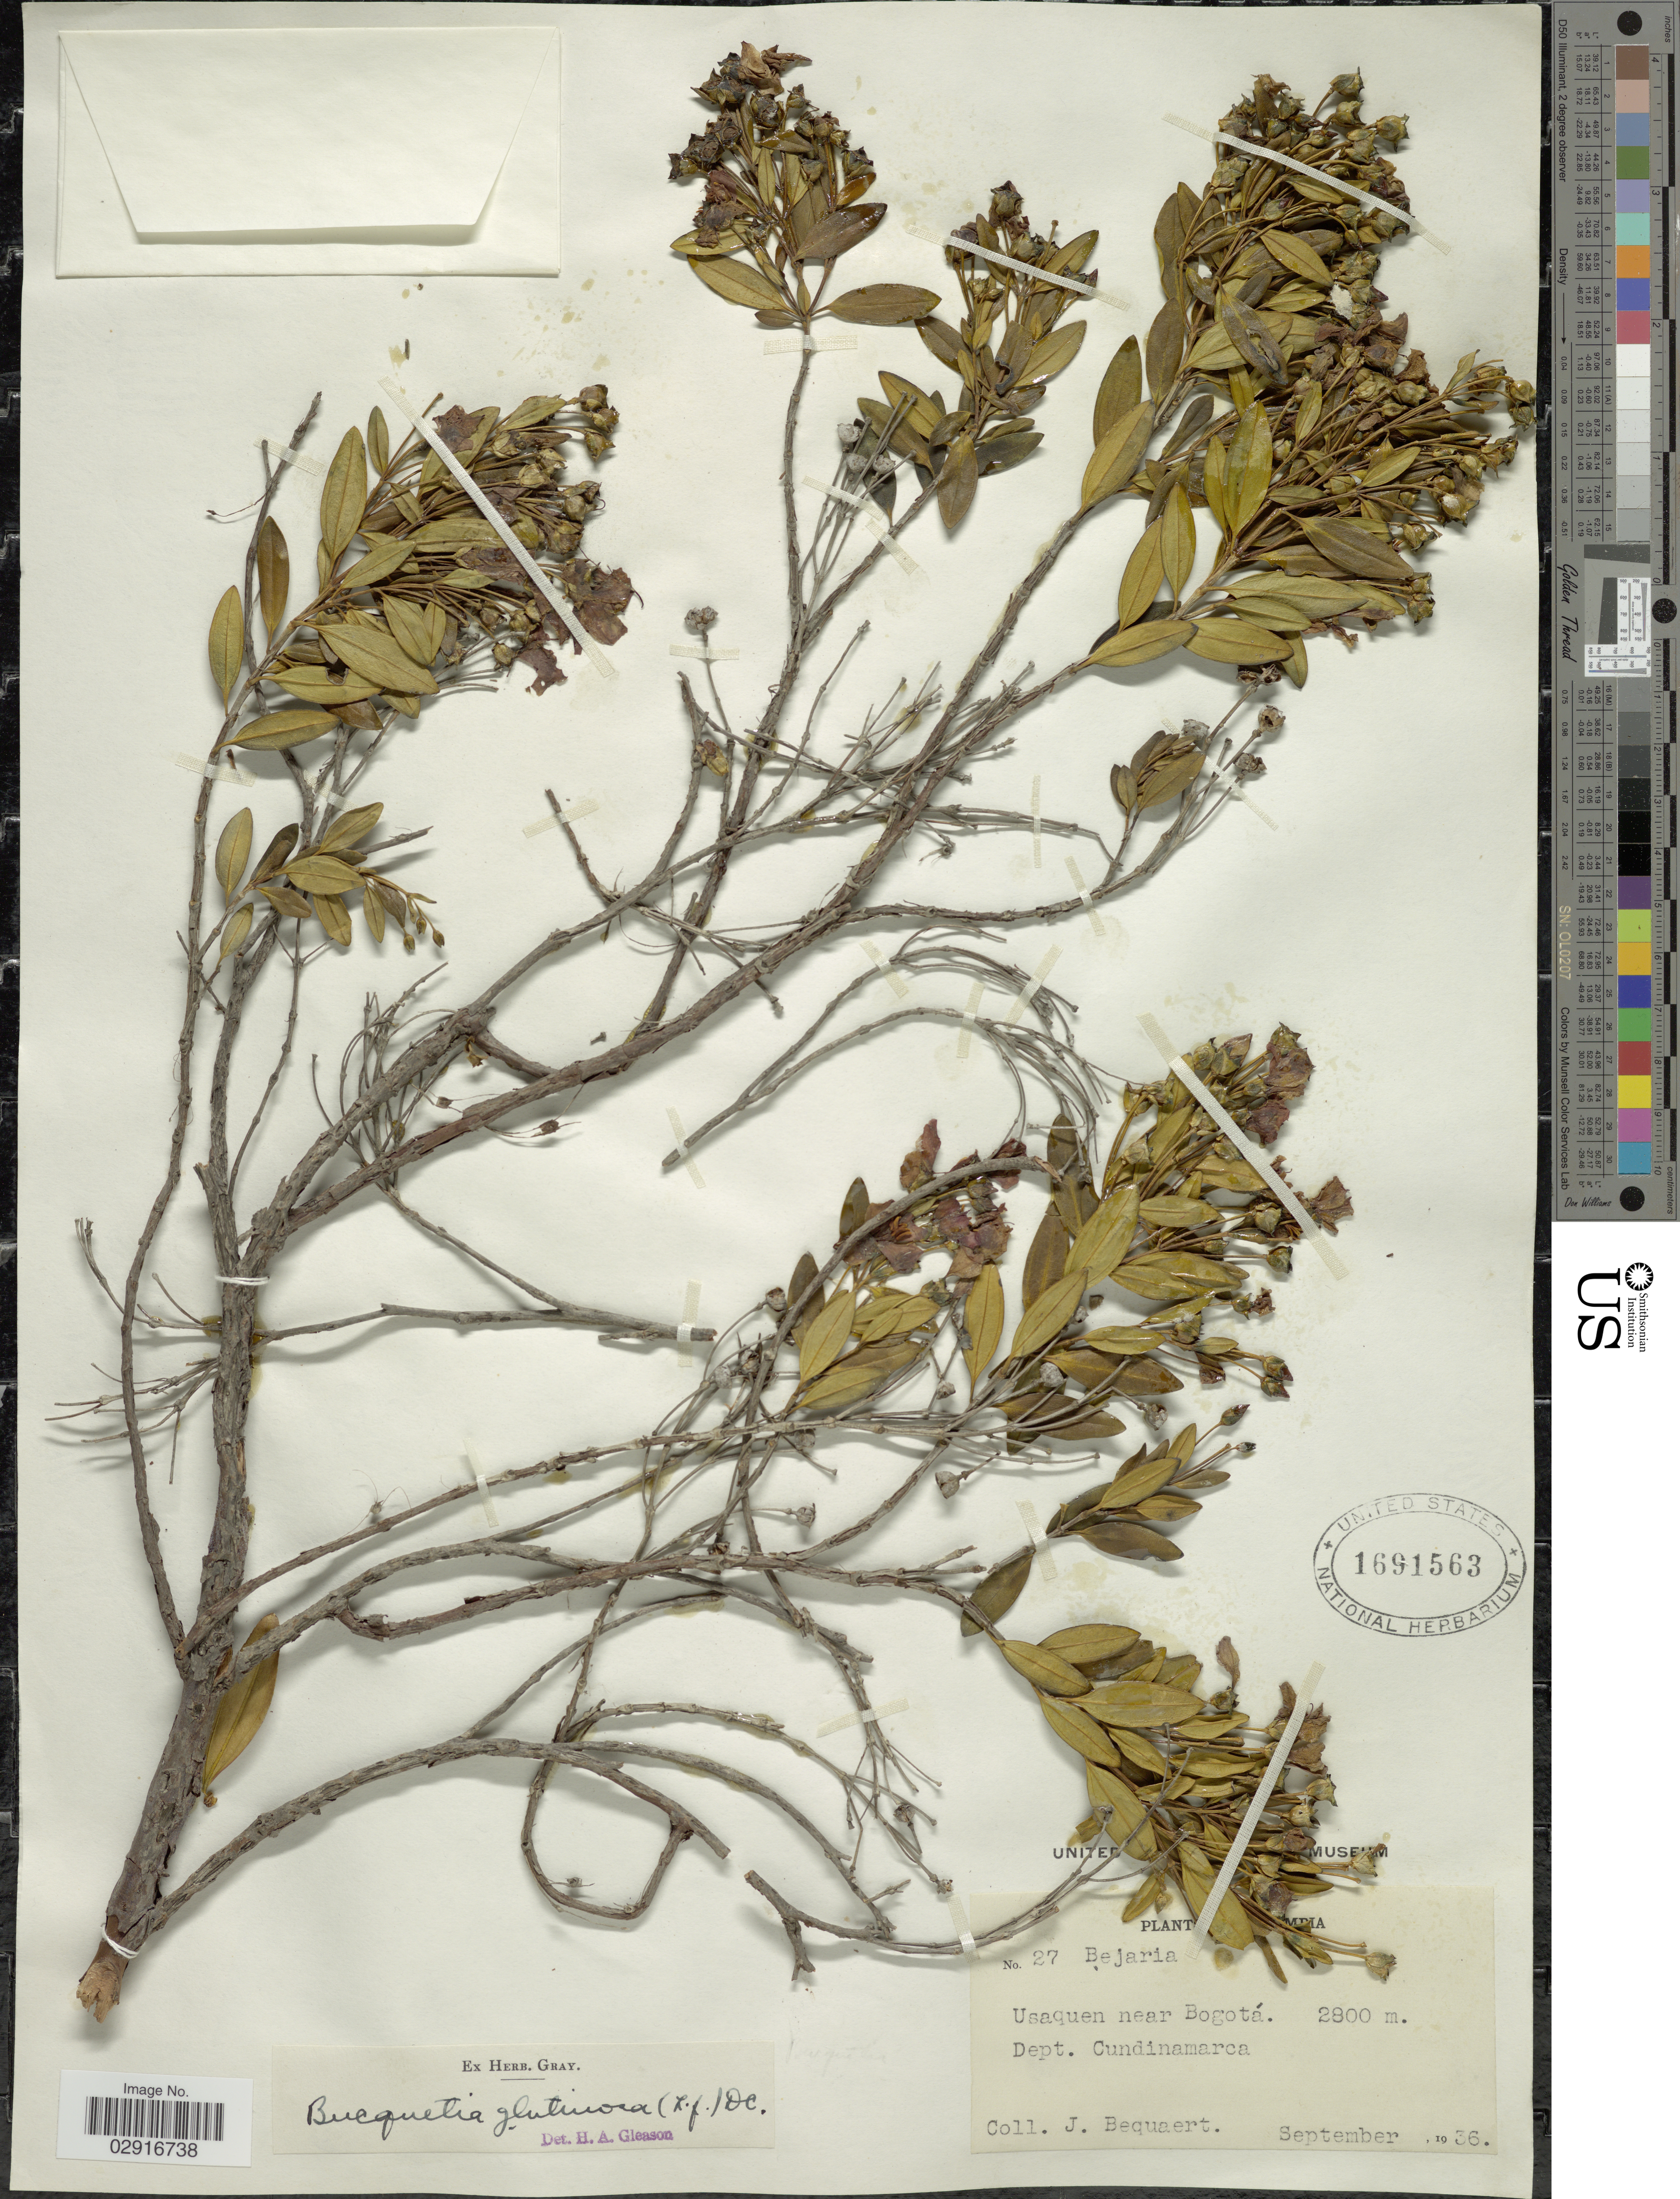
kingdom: Plantae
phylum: Tracheophyta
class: Magnoliopsida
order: Myrtales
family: Melastomataceae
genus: Bucquetia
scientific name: Bucquetia glutinosa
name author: DC.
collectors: J. Bequaert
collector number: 27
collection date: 1936-09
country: Colombia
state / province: Cundinamarca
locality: Usaquen near Bogotá. Dept. Cundinamarca.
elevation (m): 2800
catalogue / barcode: US 1691563